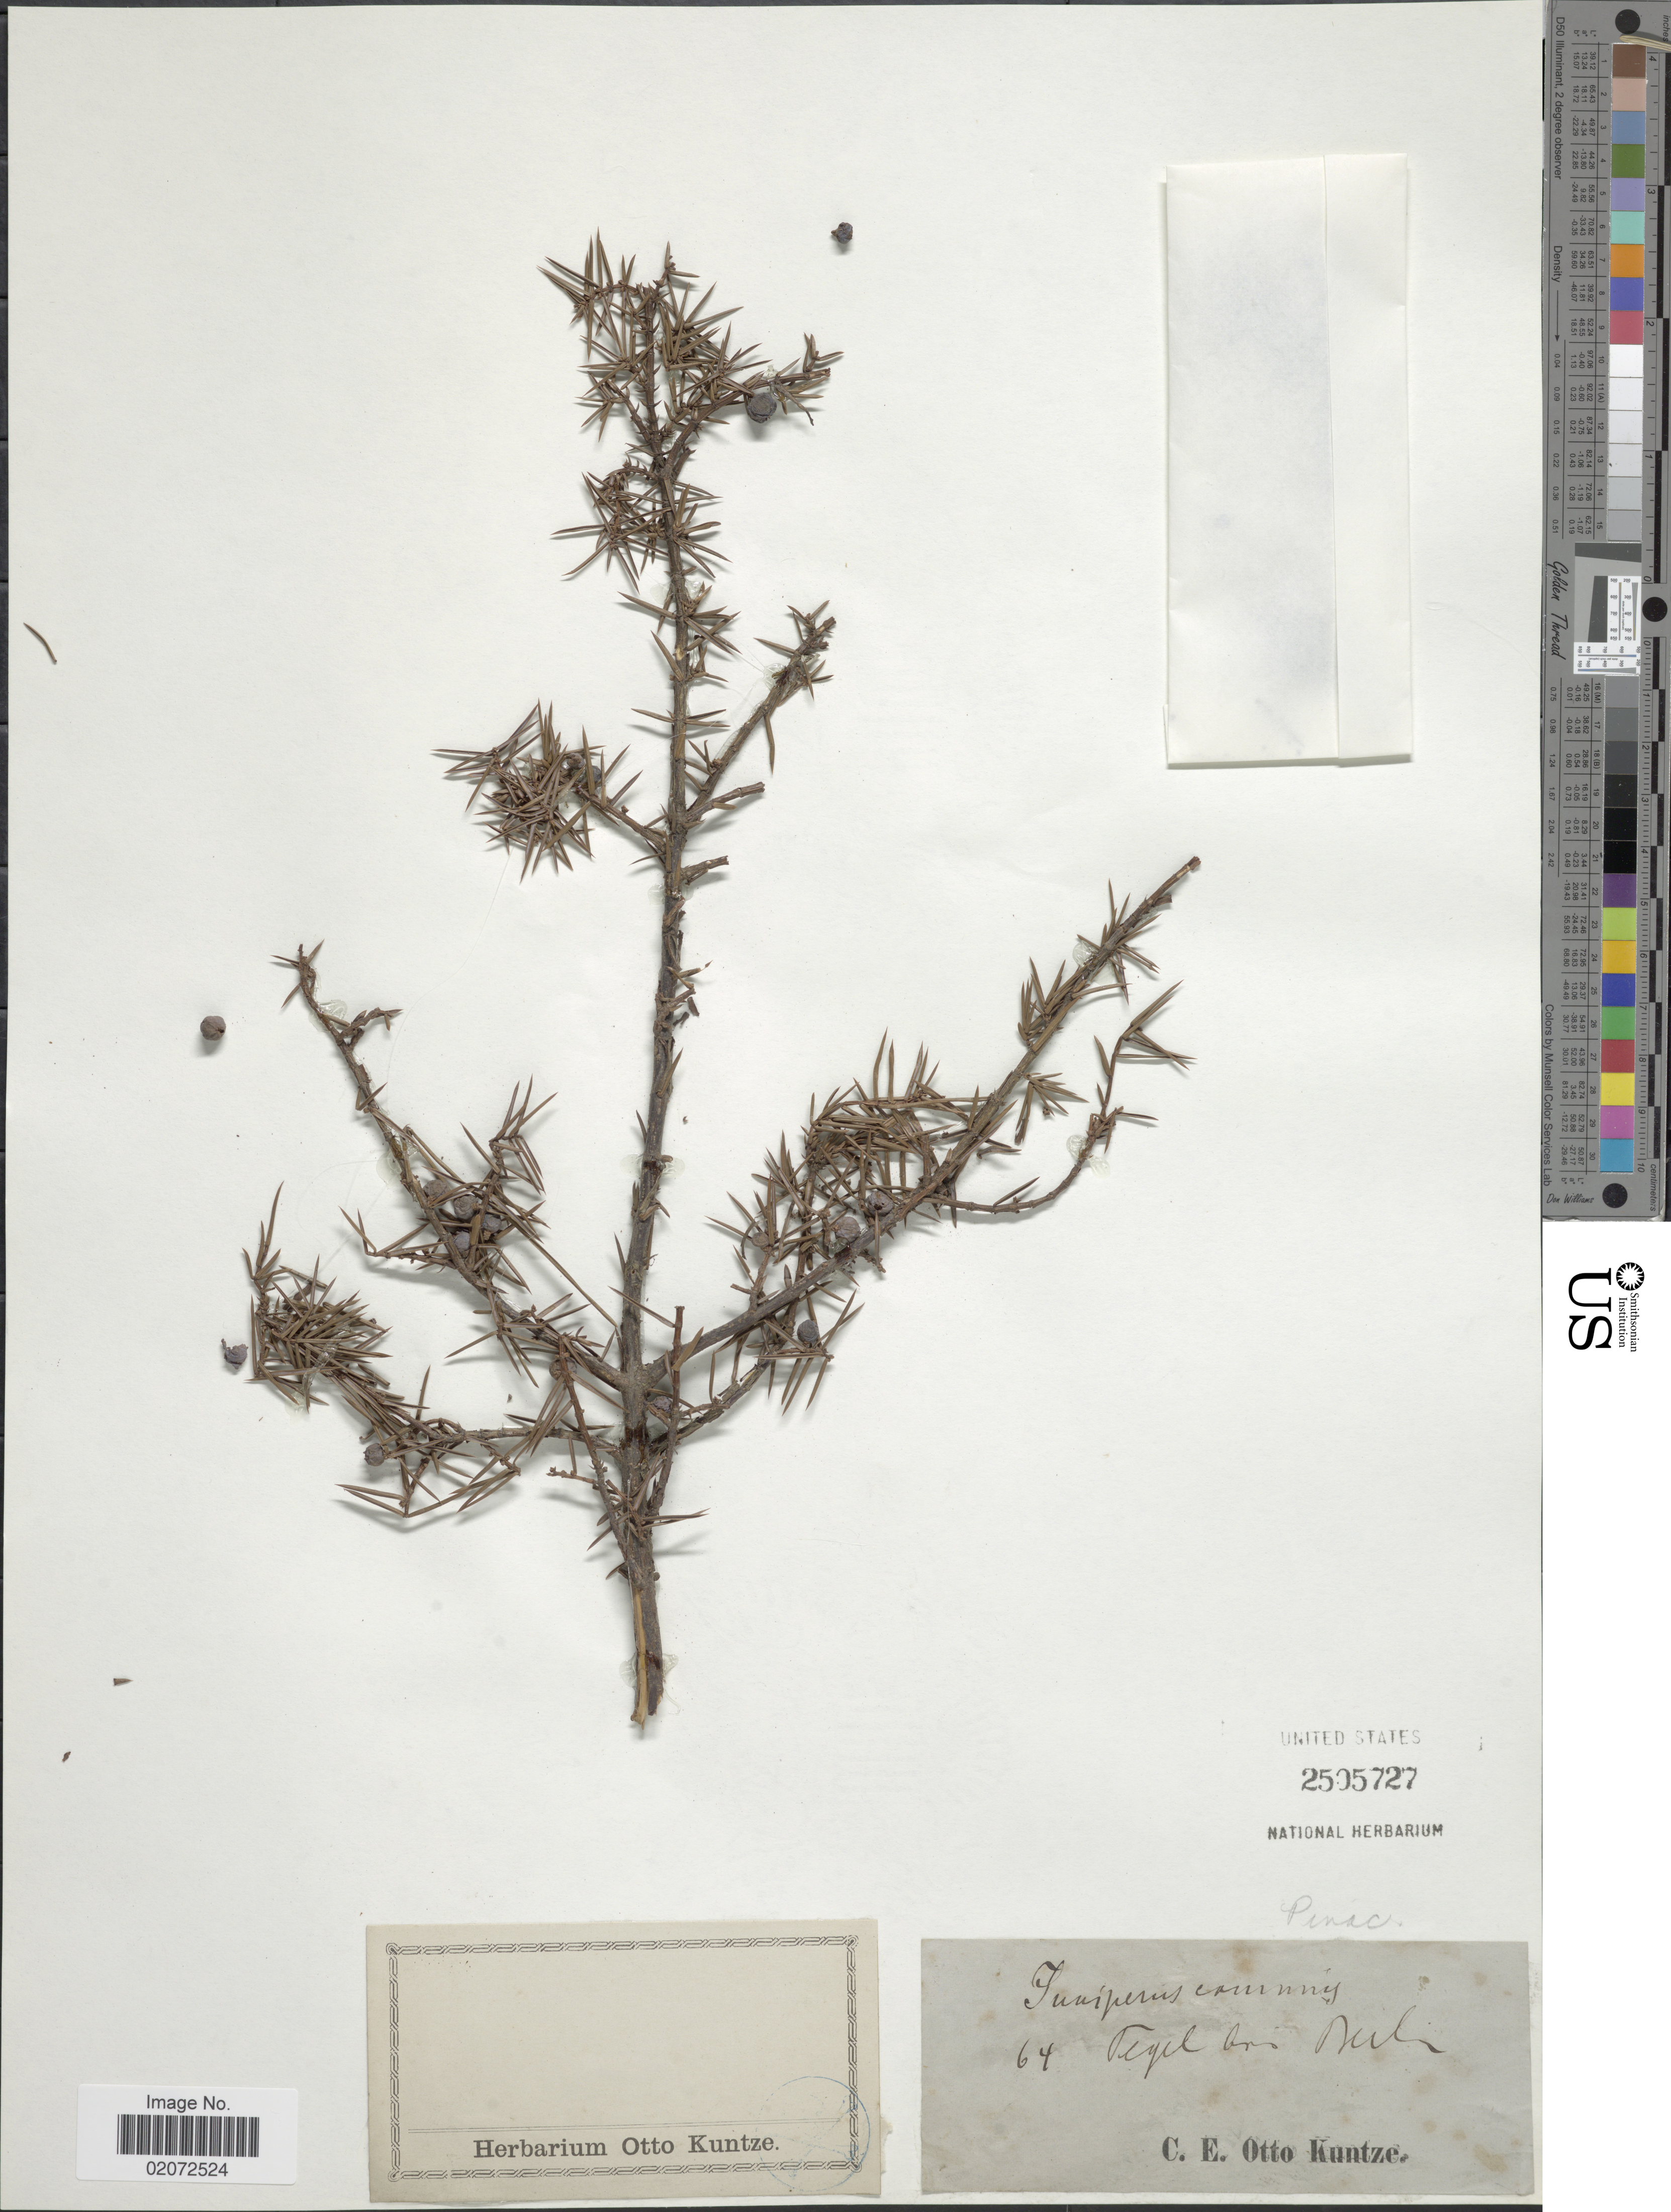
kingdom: Plantae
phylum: Tracheophyta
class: Pinopsida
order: Pinales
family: Cupressaceae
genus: Juniperus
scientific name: Juniperus communis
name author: L.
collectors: C.E.O. Kuntze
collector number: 64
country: Germany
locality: Tegel bei Nul [interpreted]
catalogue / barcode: US 2505727